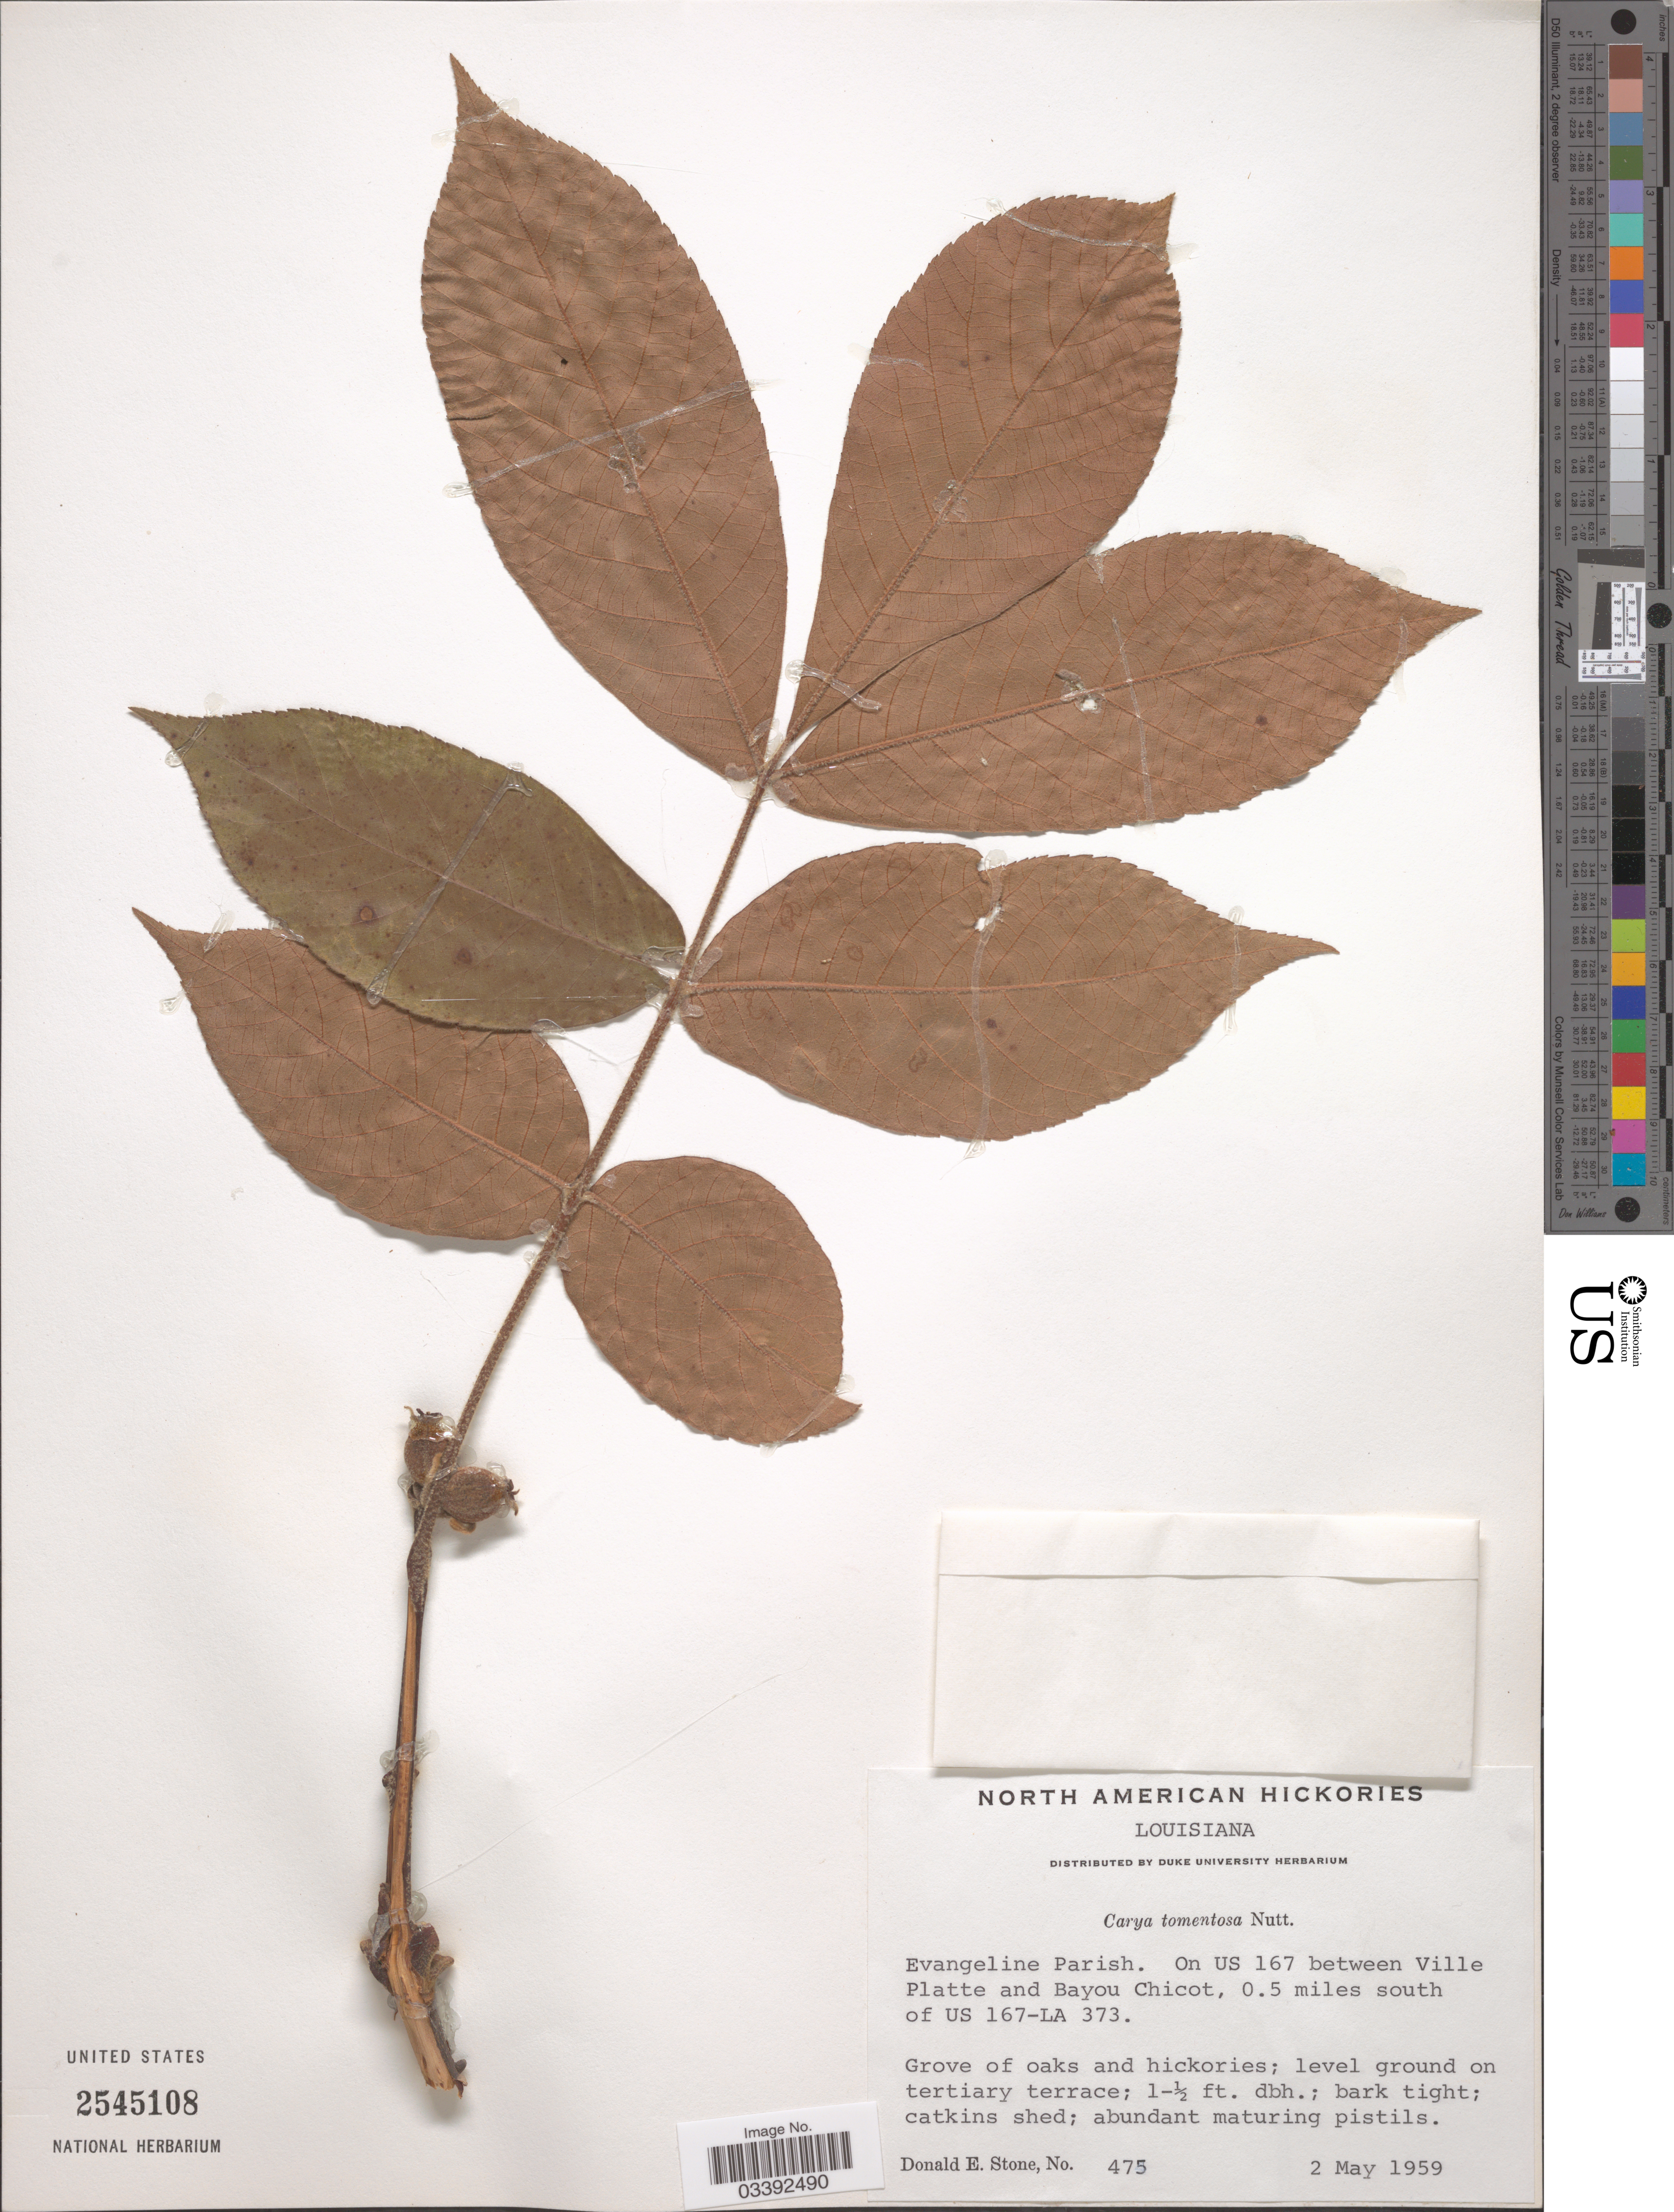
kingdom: Plantae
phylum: Tracheophyta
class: Magnoliopsida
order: Fagales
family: Juglandaceae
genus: Carya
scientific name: Carya tomentosa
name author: (Lam.) Nutt.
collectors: D. E. Stone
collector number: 475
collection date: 1959-05-02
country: United States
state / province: Louisiana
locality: Evangeline Parish. On US 167 between Ville Platte and Bayou Chicot, 0.5 miles south of US 167-LA 373.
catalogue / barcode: US 2545108